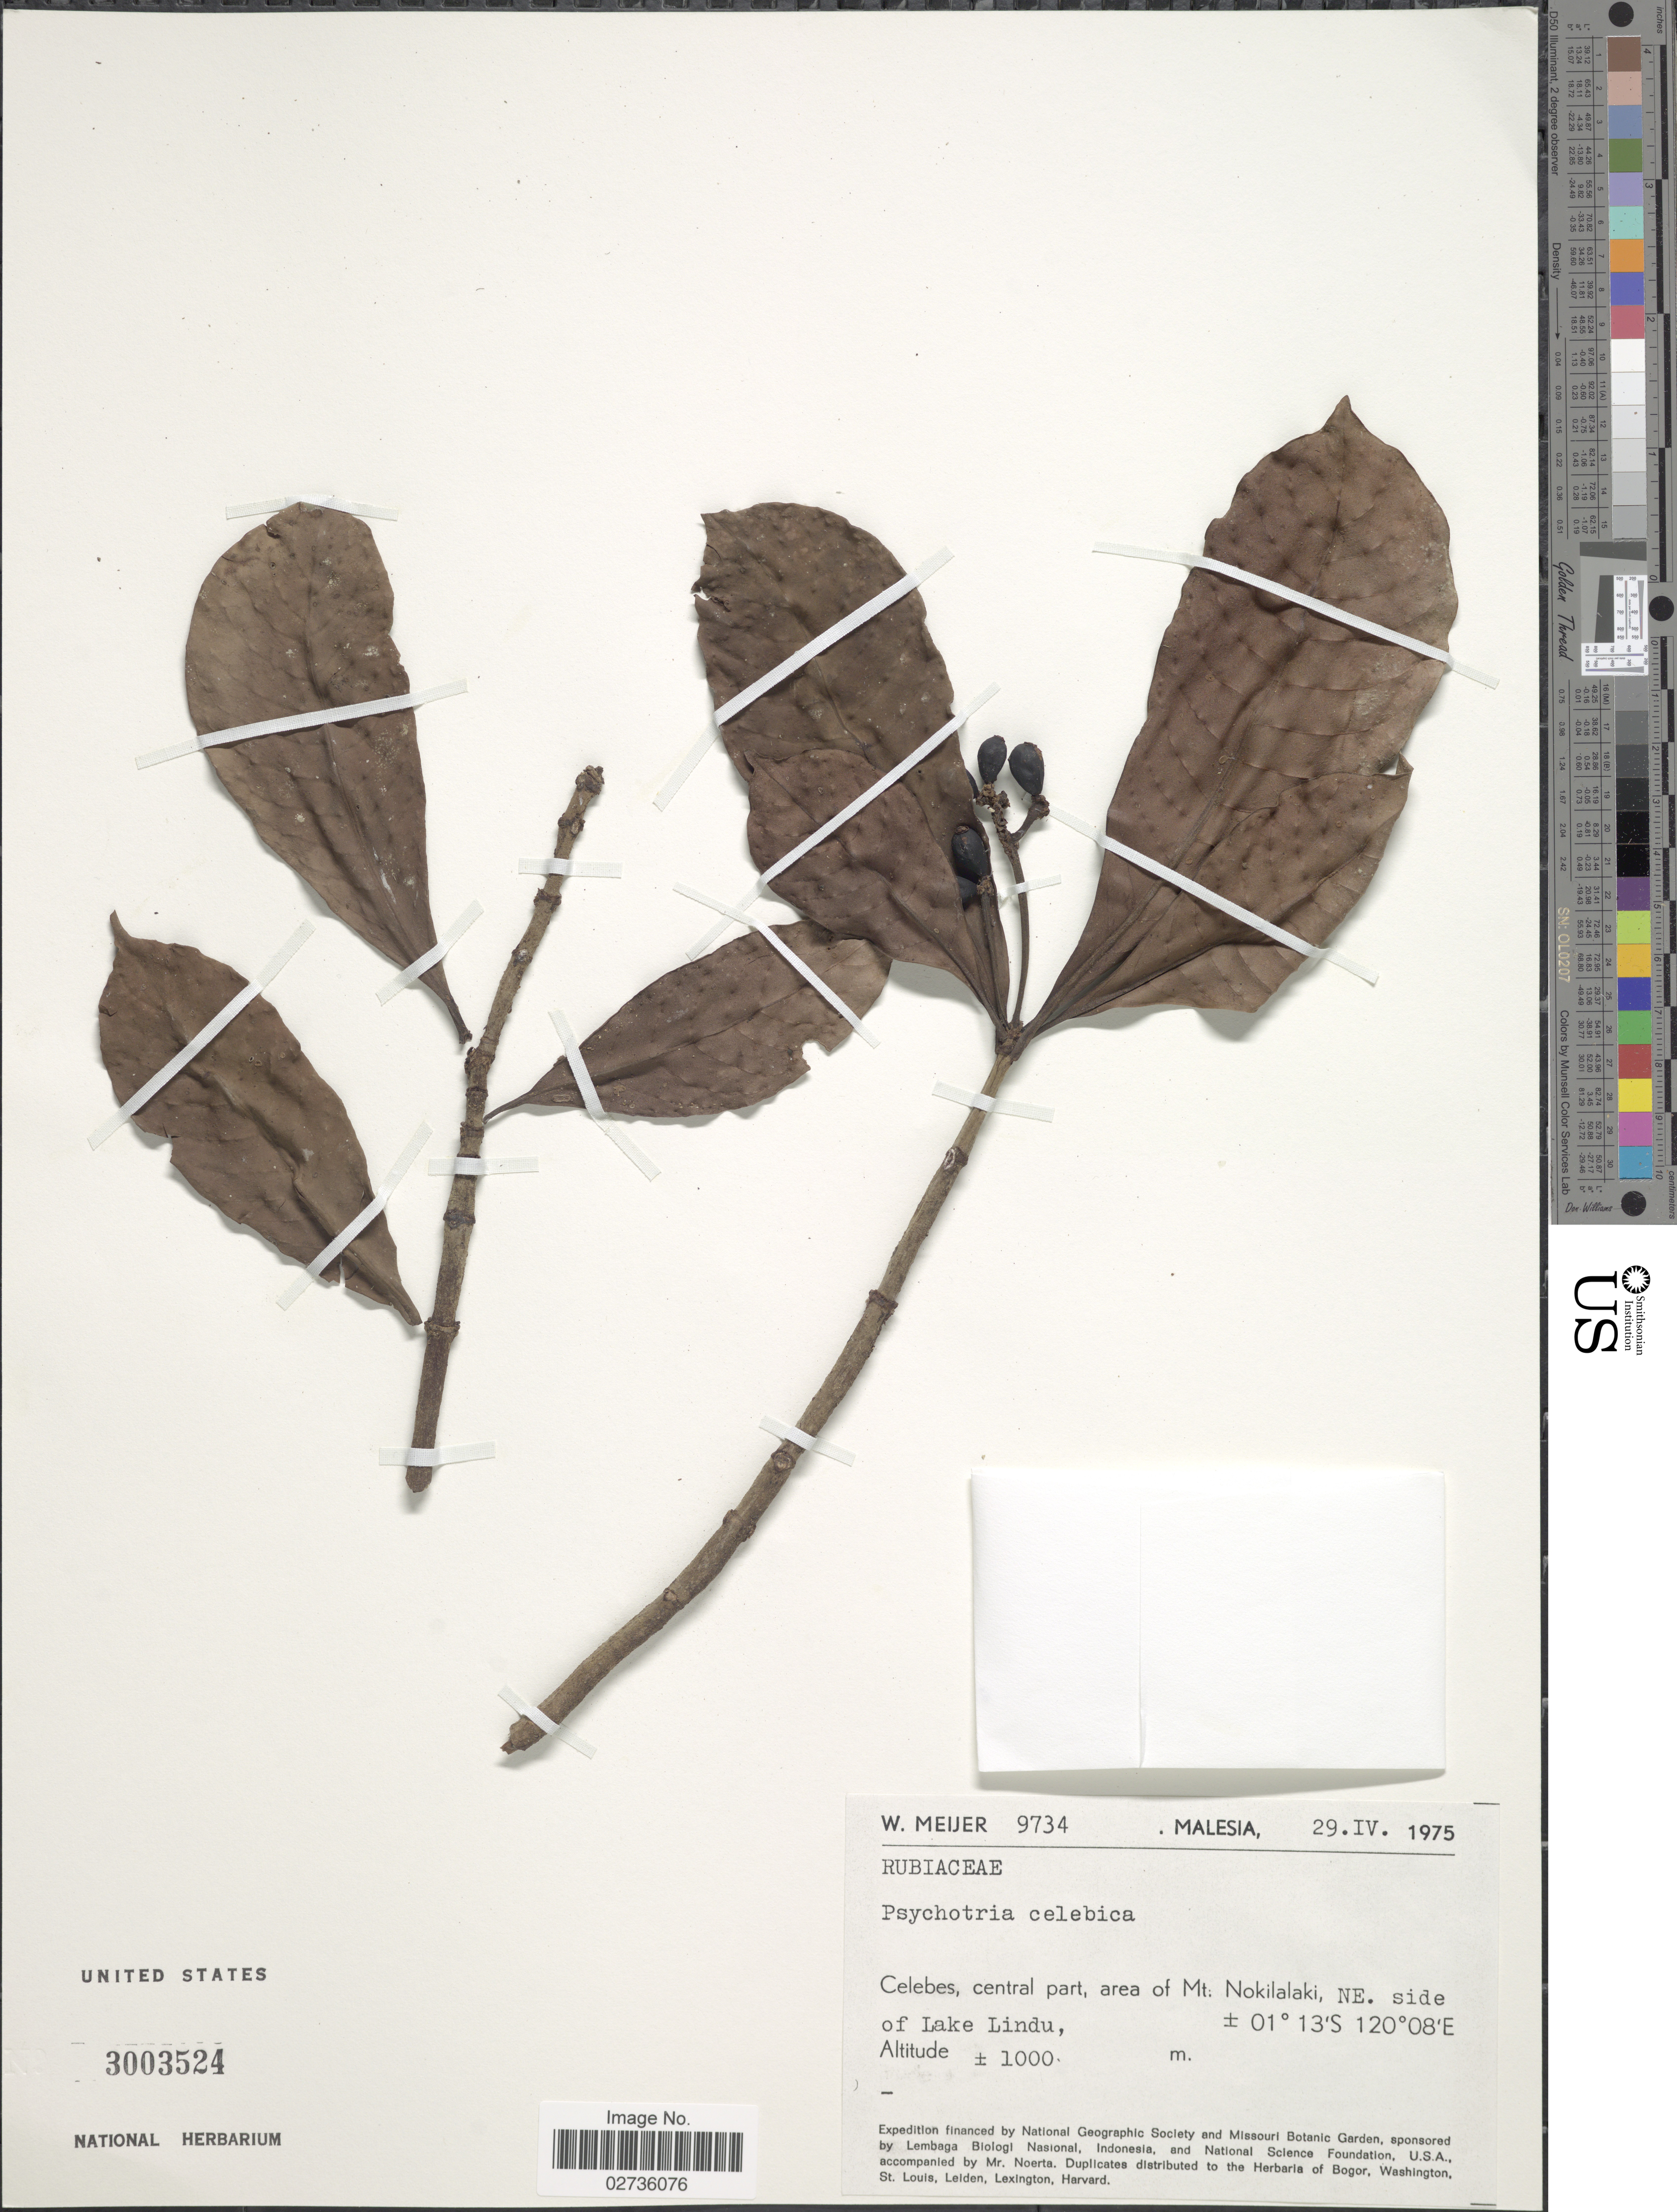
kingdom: Plantae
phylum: Tracheophyta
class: Magnoliopsida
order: Gentianales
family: Rubiaceae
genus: Psychotria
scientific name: Psychotria celebica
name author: Miq.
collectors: W. Meijer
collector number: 9734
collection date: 1975-04-29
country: Indonesia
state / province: Sulawesi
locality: Malesia, Celebes, central part, area of Mt: Nokilalaki, NE. side of Lake Lindu.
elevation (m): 1000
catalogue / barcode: US 3003524